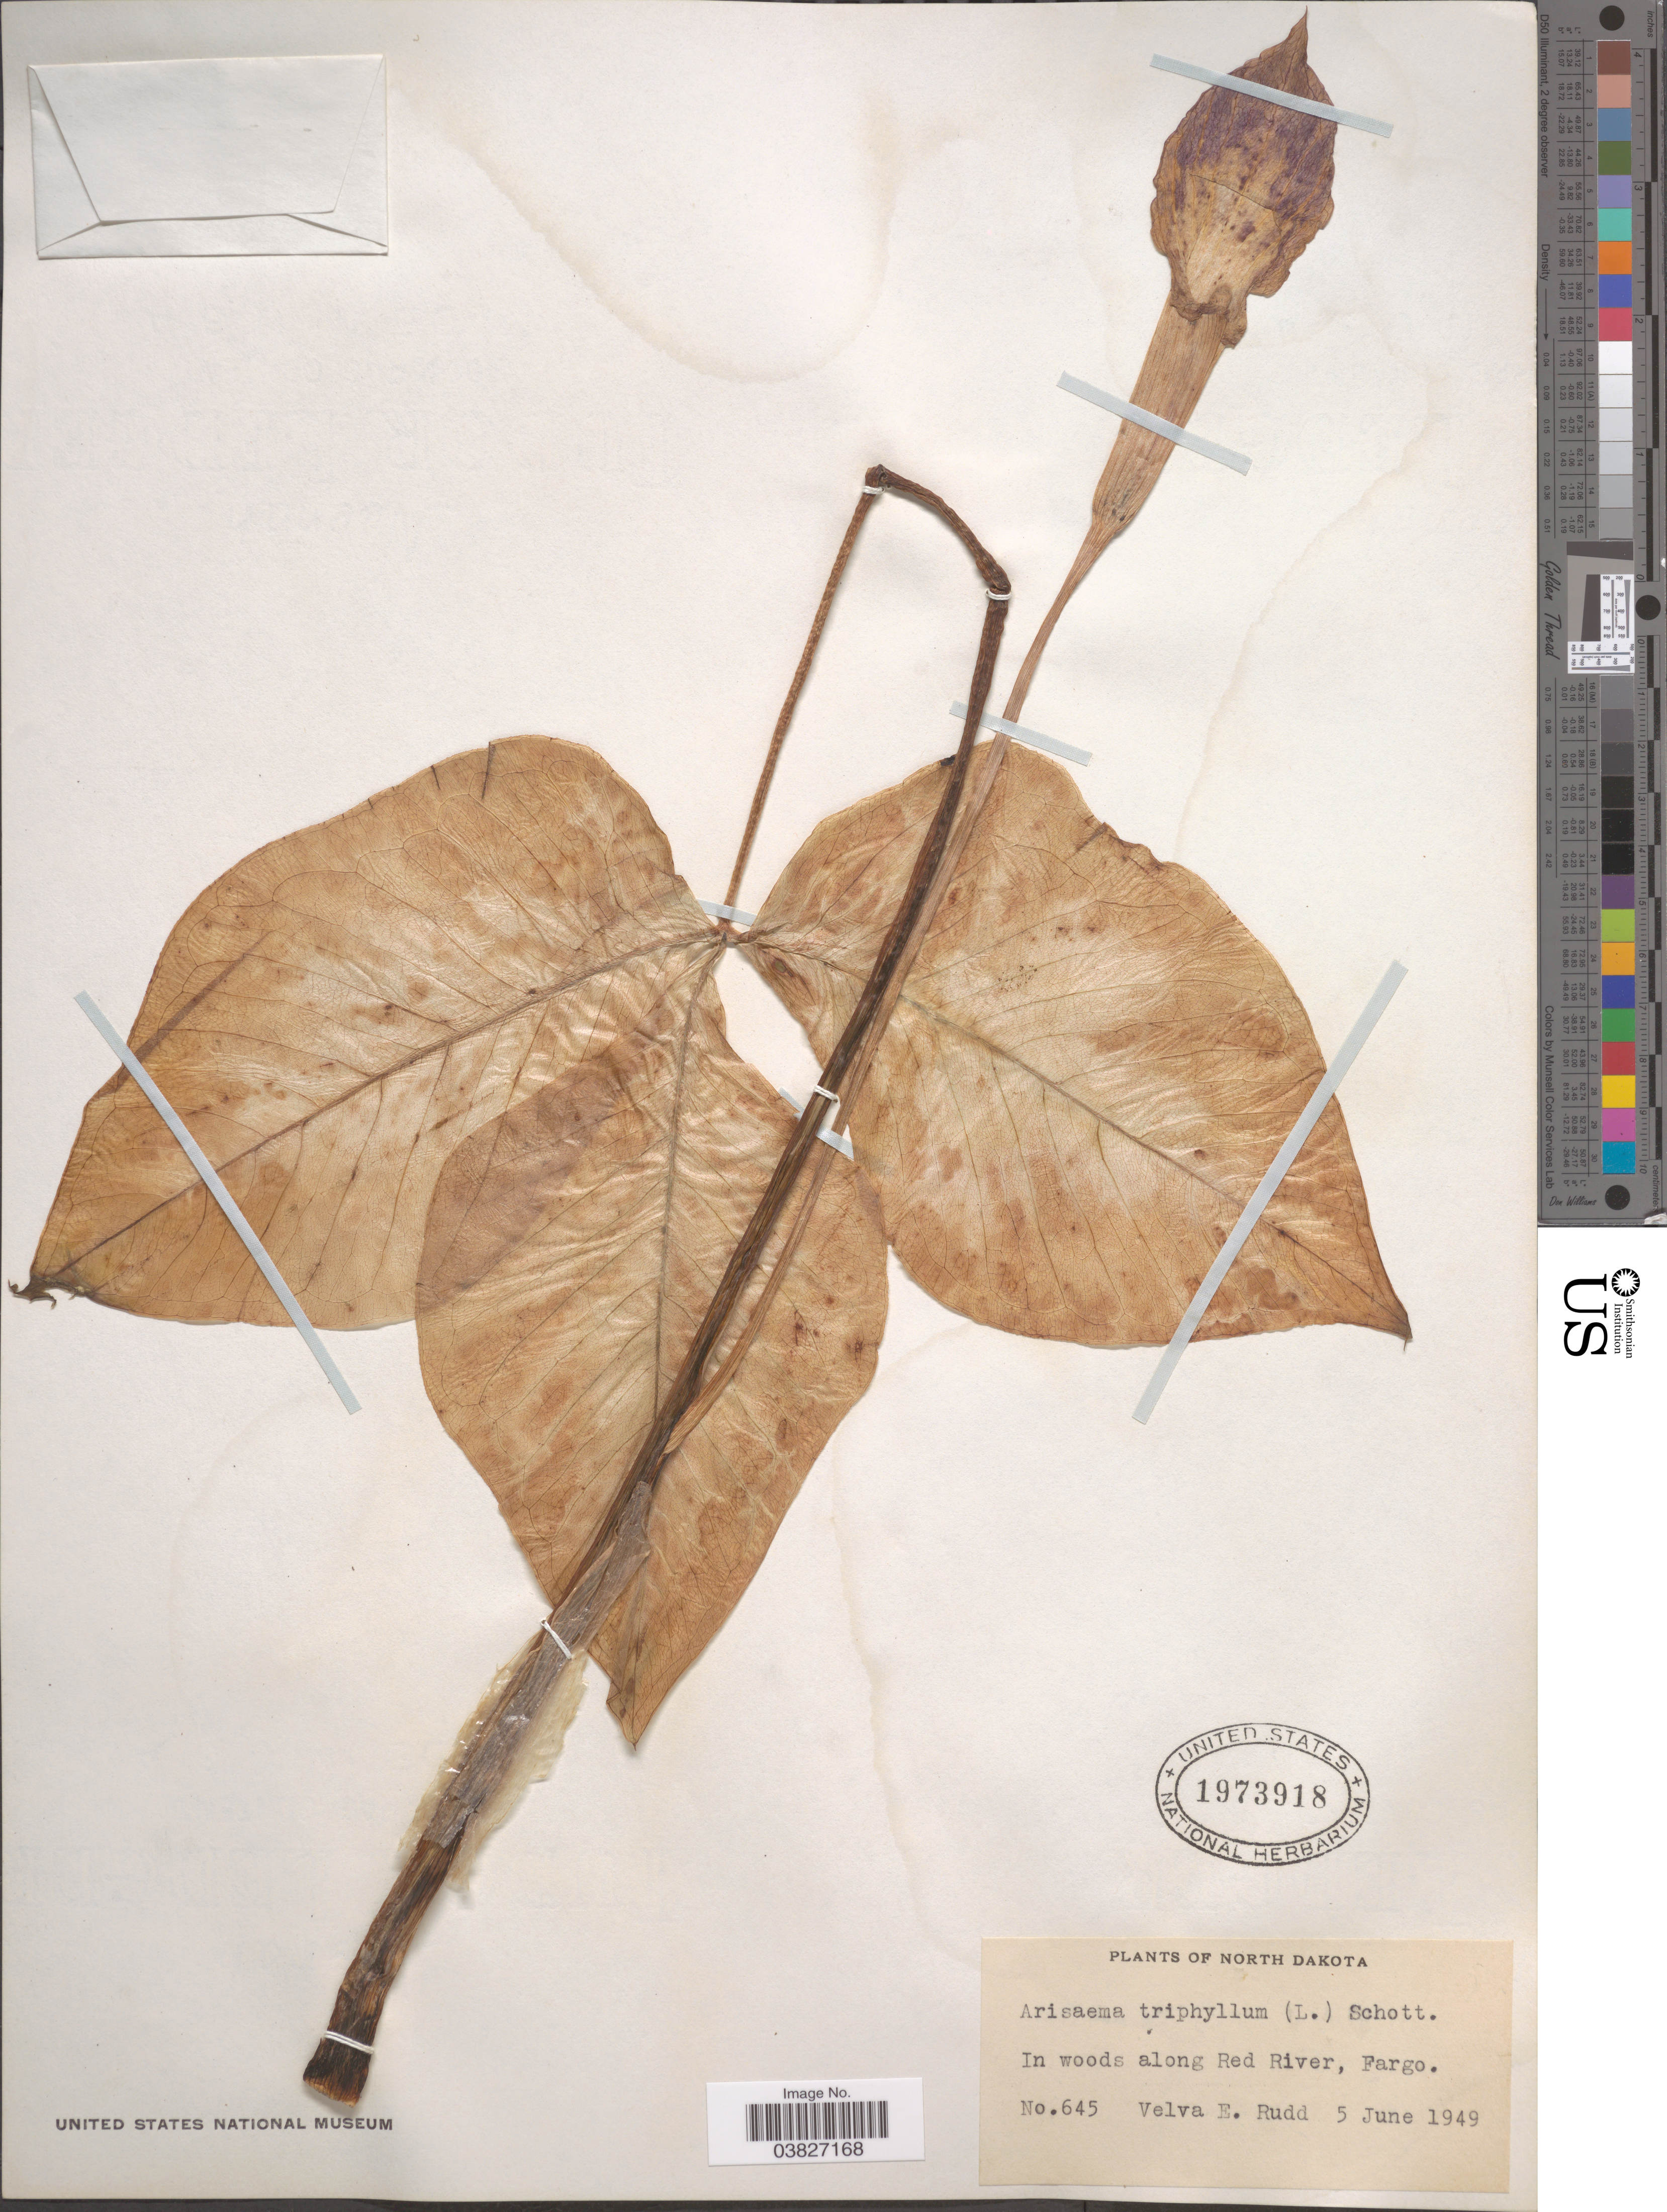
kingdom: Plantae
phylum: Tracheophyta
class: Liliopsida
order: Alismatales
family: Araceae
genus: Arisaema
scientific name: Arisaema triphyllum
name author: (L.) Schott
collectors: V. E. Rudd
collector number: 645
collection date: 1949-06-05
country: United States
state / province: North Dakota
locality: In woods along Red River, Fargo.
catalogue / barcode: US 1973918